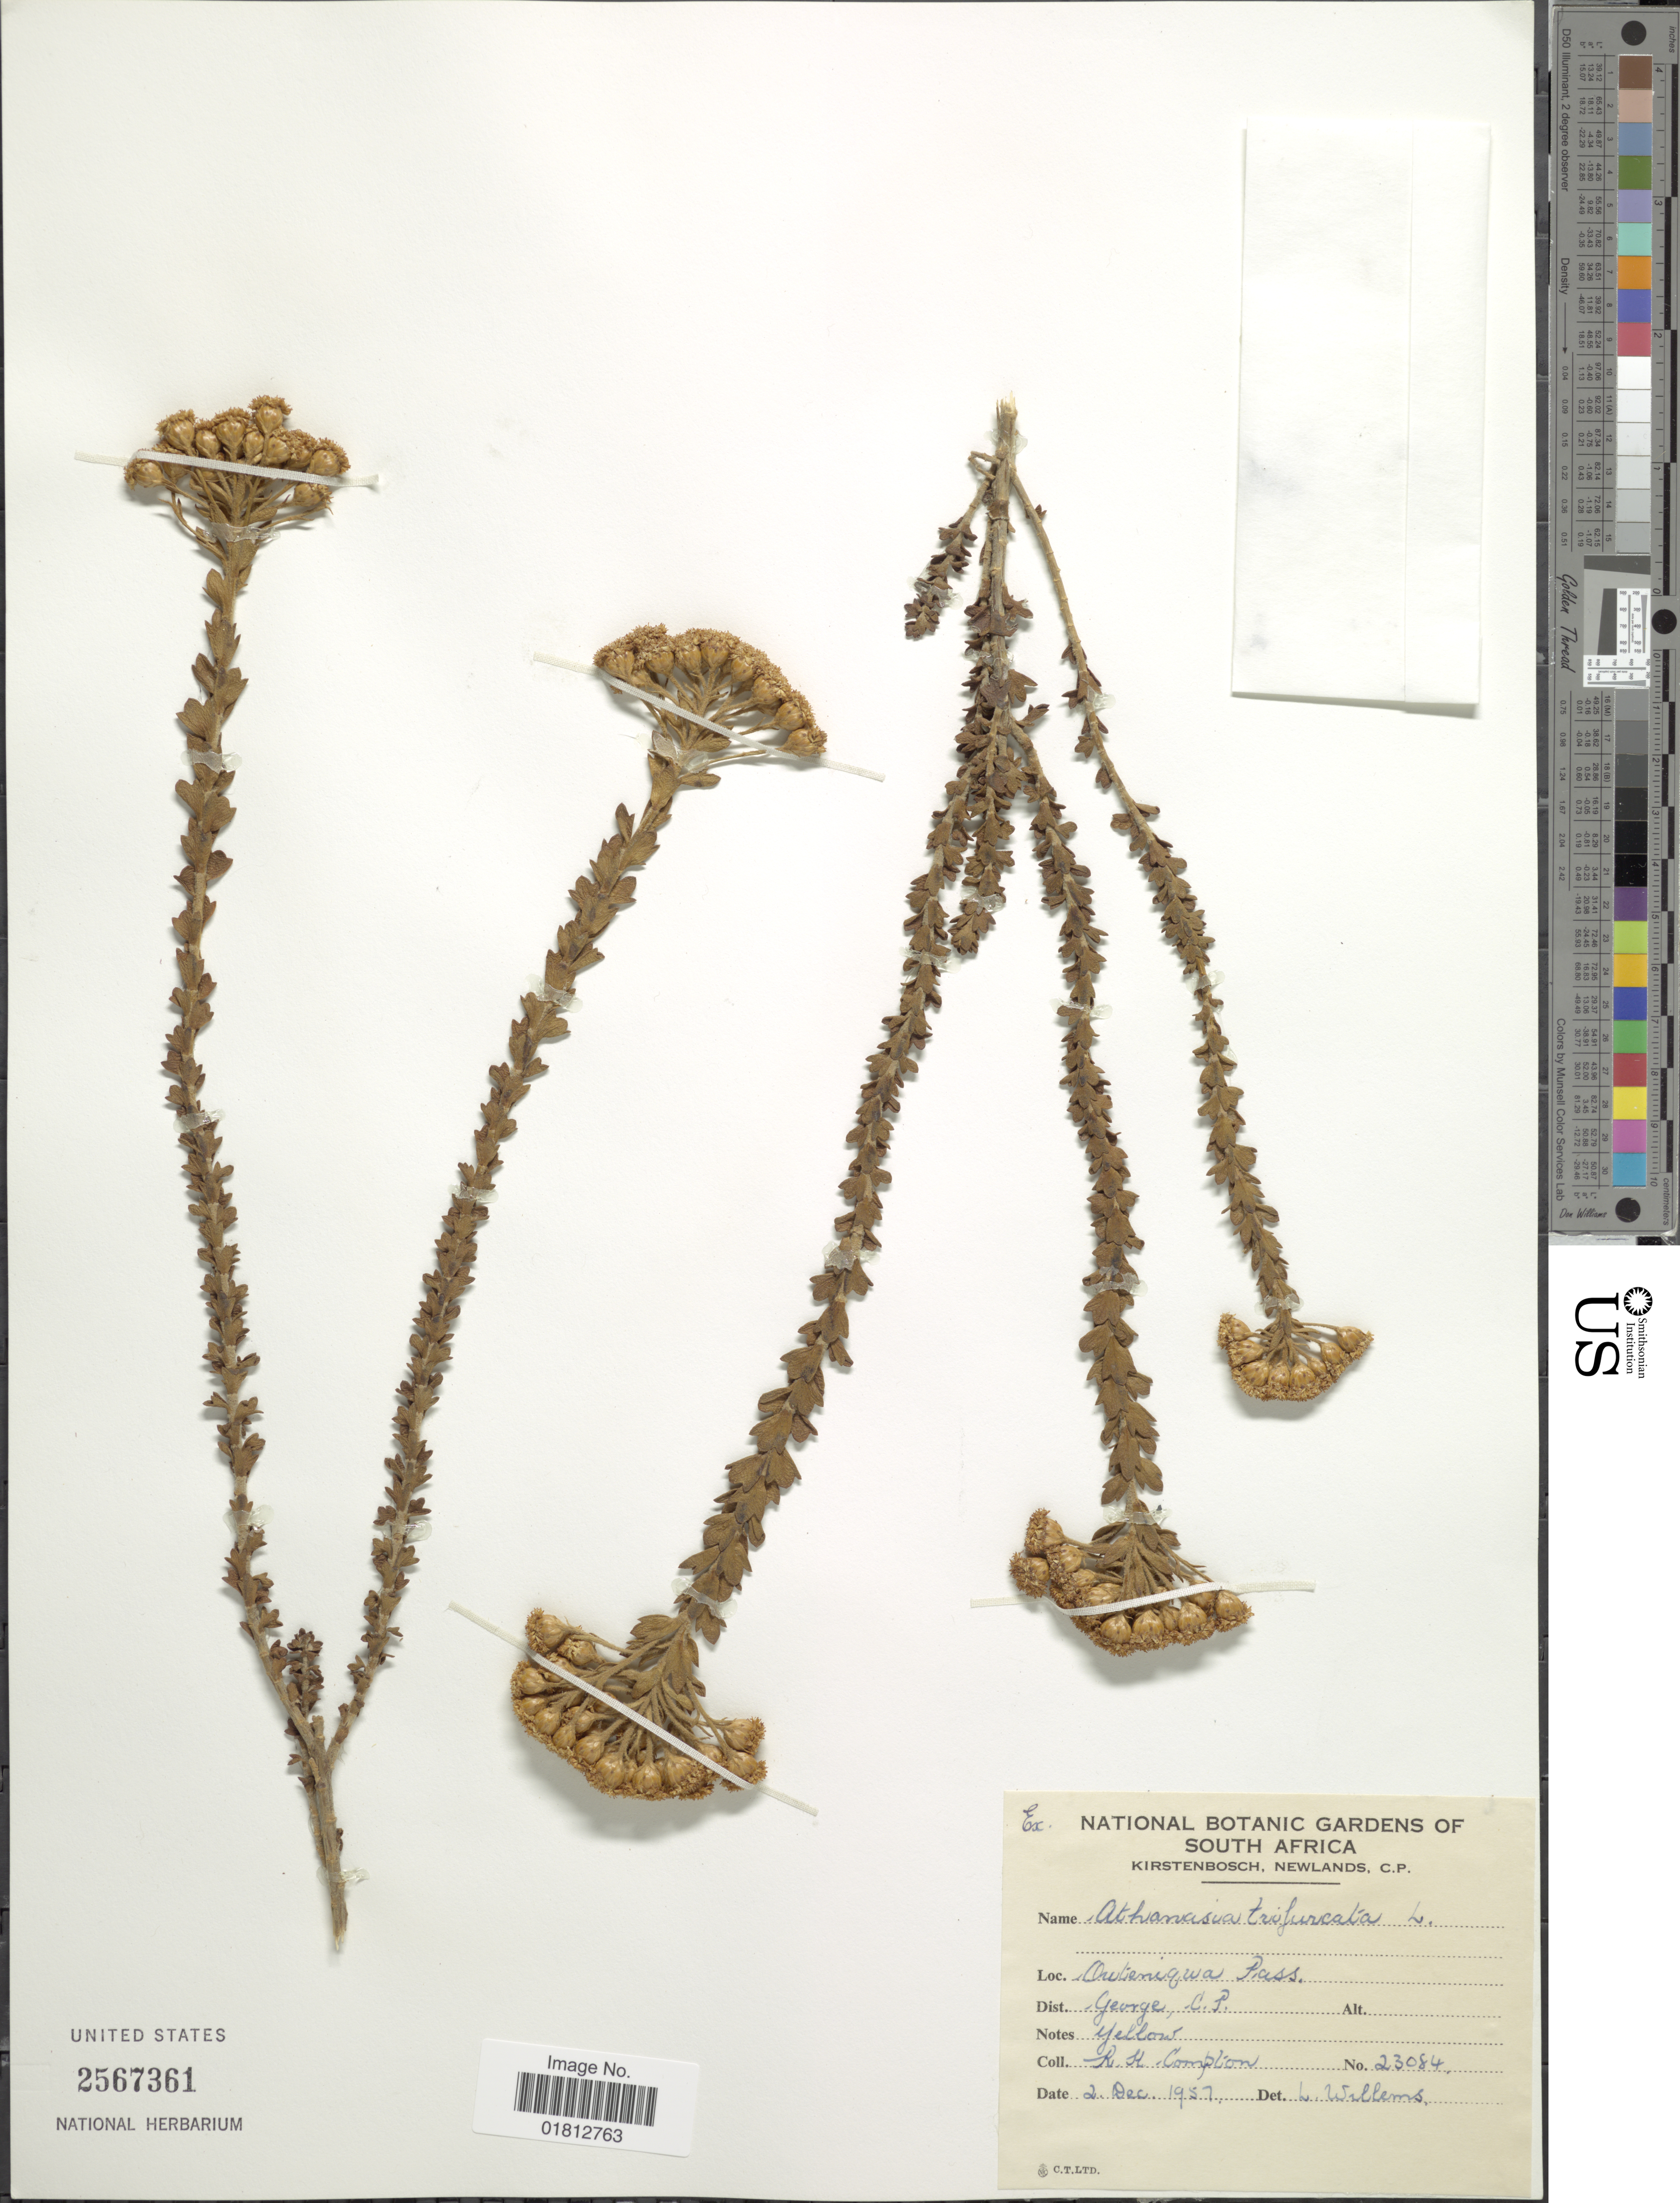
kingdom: Plantae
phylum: Tracheophyta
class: Magnoliopsida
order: Asterales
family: Asteraceae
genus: Athanasia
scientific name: Athanasia trifurcata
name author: (L.) L.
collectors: R. H. Compton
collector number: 23084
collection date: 1957-12-02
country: South Africa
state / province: Western Cape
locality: Outeniqua Pass, George, C. P.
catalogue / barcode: US 2567361